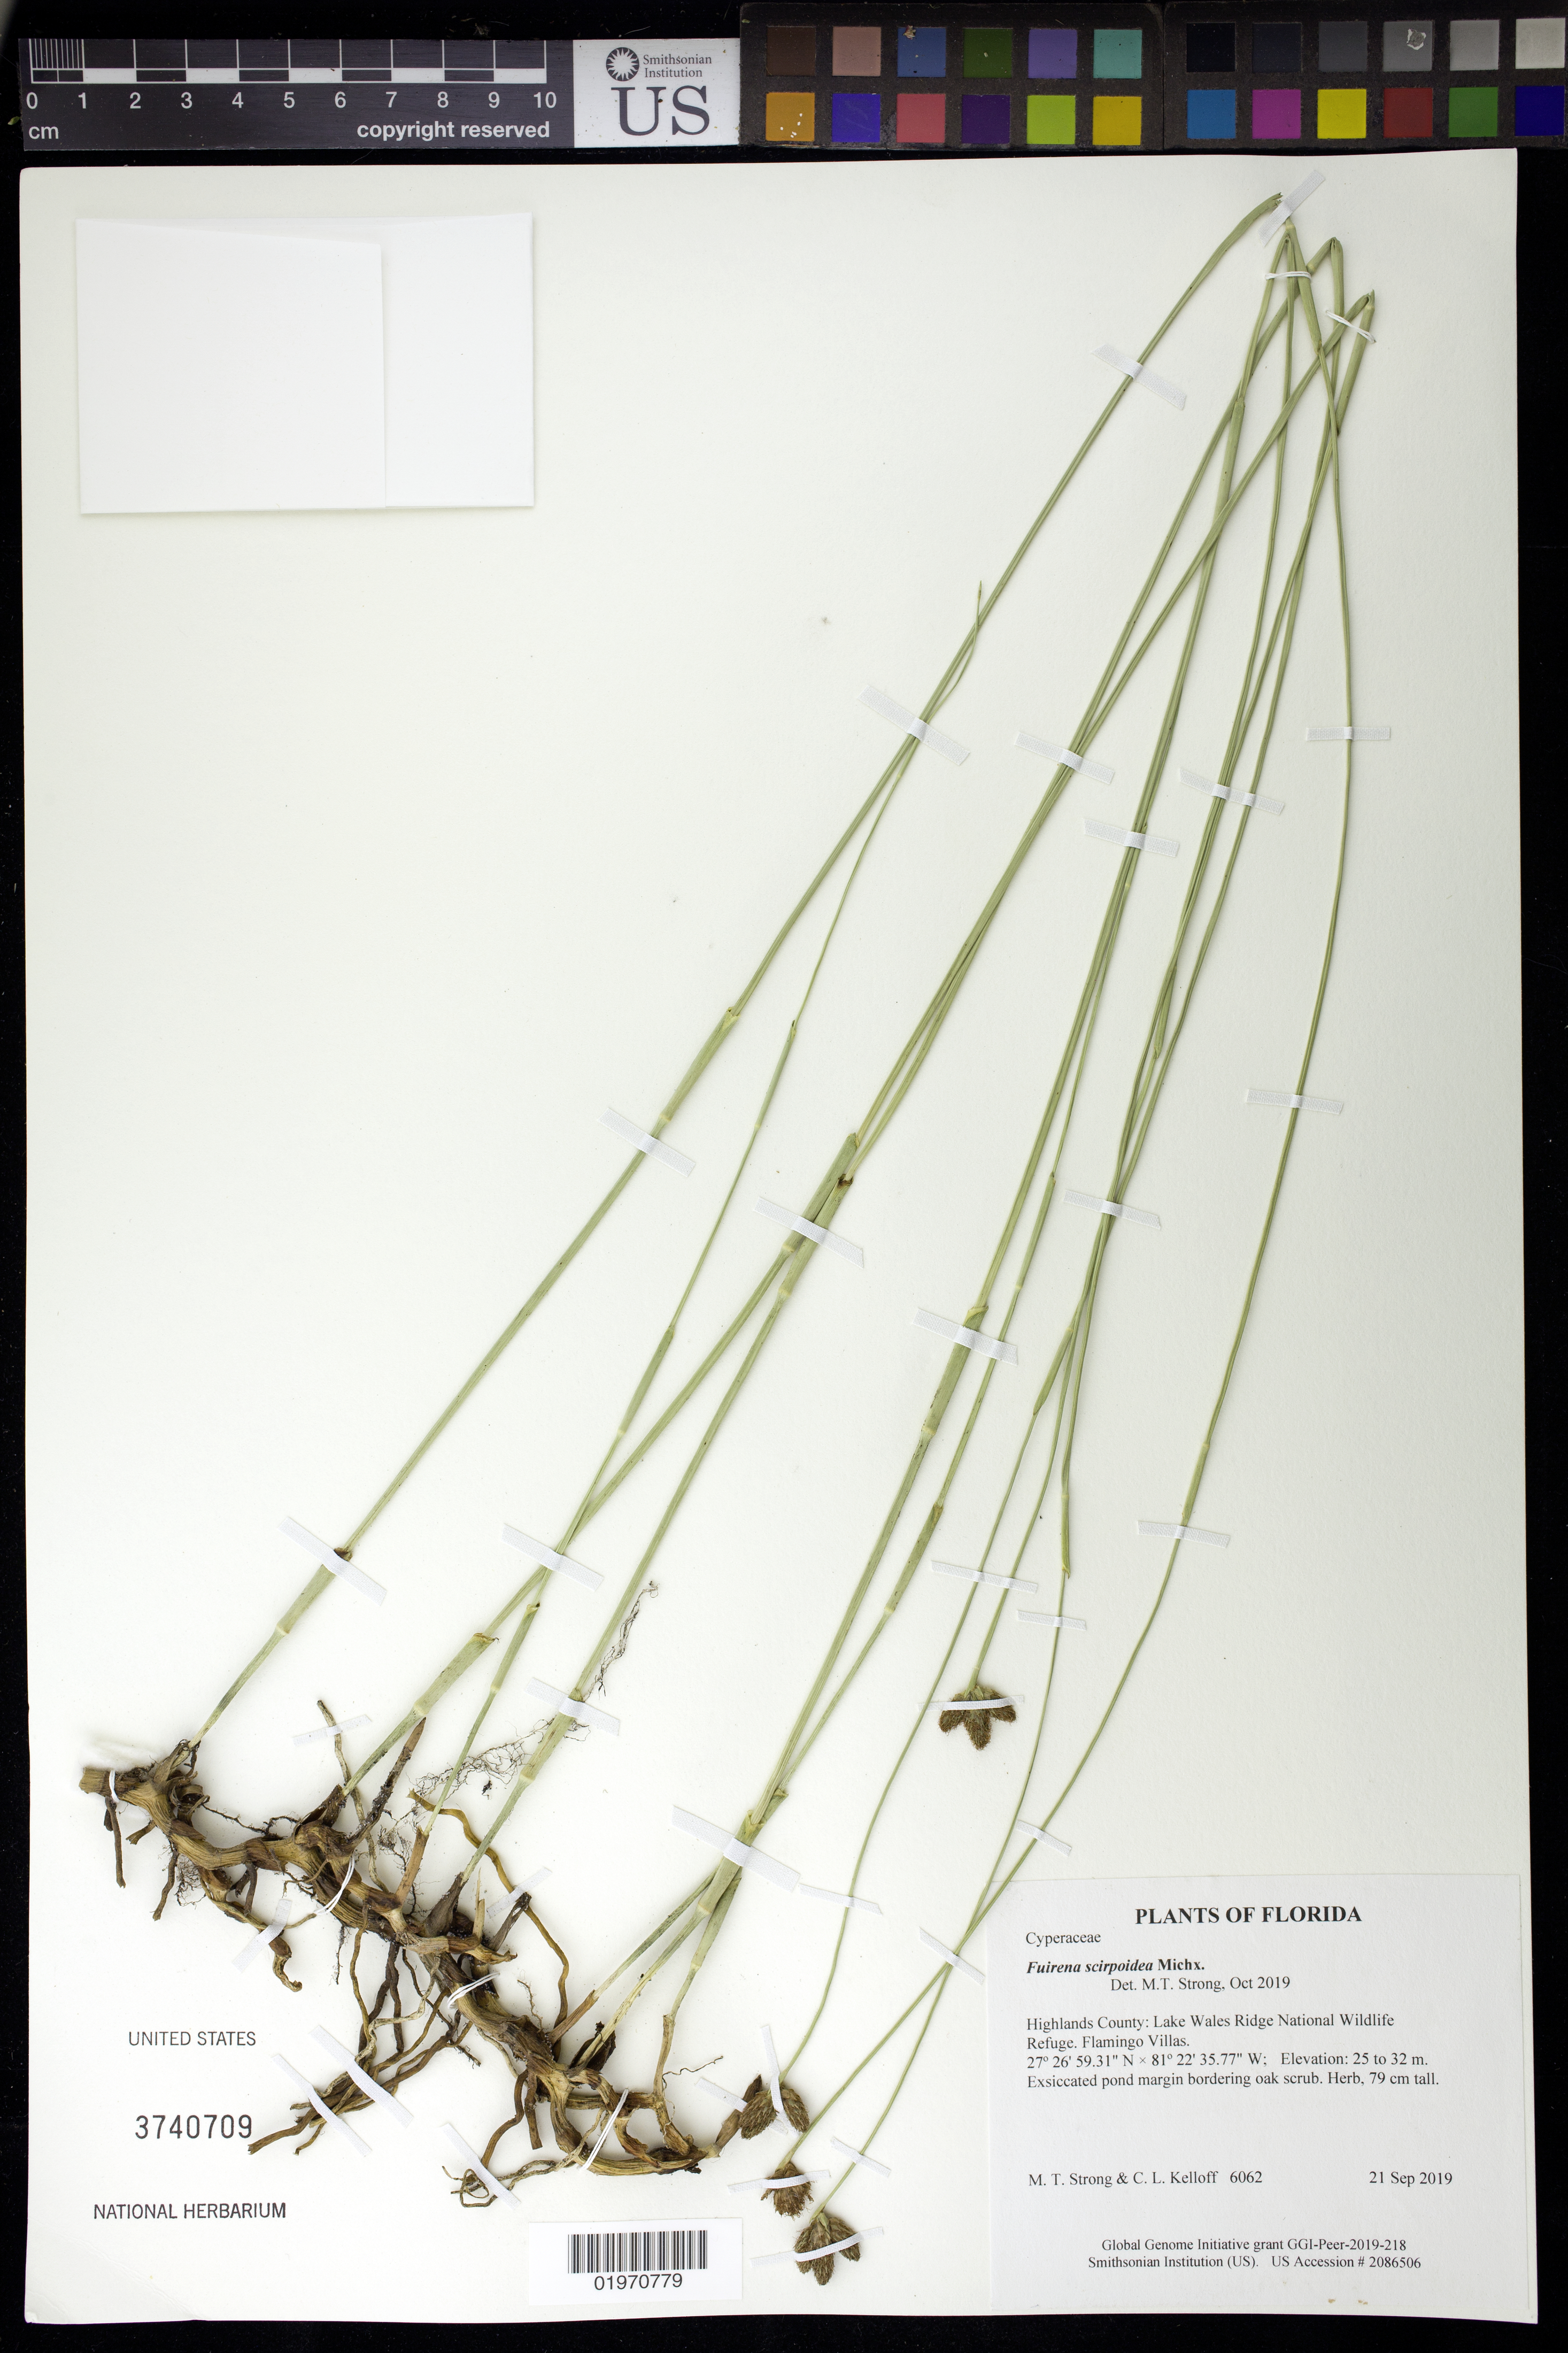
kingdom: Plantae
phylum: Tracheophyta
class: Liliopsida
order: Poales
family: Cyperaceae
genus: Fuirena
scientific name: Fuirena scirpoidea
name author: Michx.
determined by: Strong, Mark T., (BOT), Smithsonian Institution - National Museum of Natural History (UNITED STATES)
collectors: M. T. Strong & C. L. Kelloff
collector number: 6062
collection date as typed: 21 Sep 2019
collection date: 2019-09-21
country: United States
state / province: Florida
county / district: Highlands County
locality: Lake Wales Ridge National Wildlife Refuge. Flamingo Villas.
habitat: Exsiccated pond margin bordering oak scrub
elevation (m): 25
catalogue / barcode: US 3740709